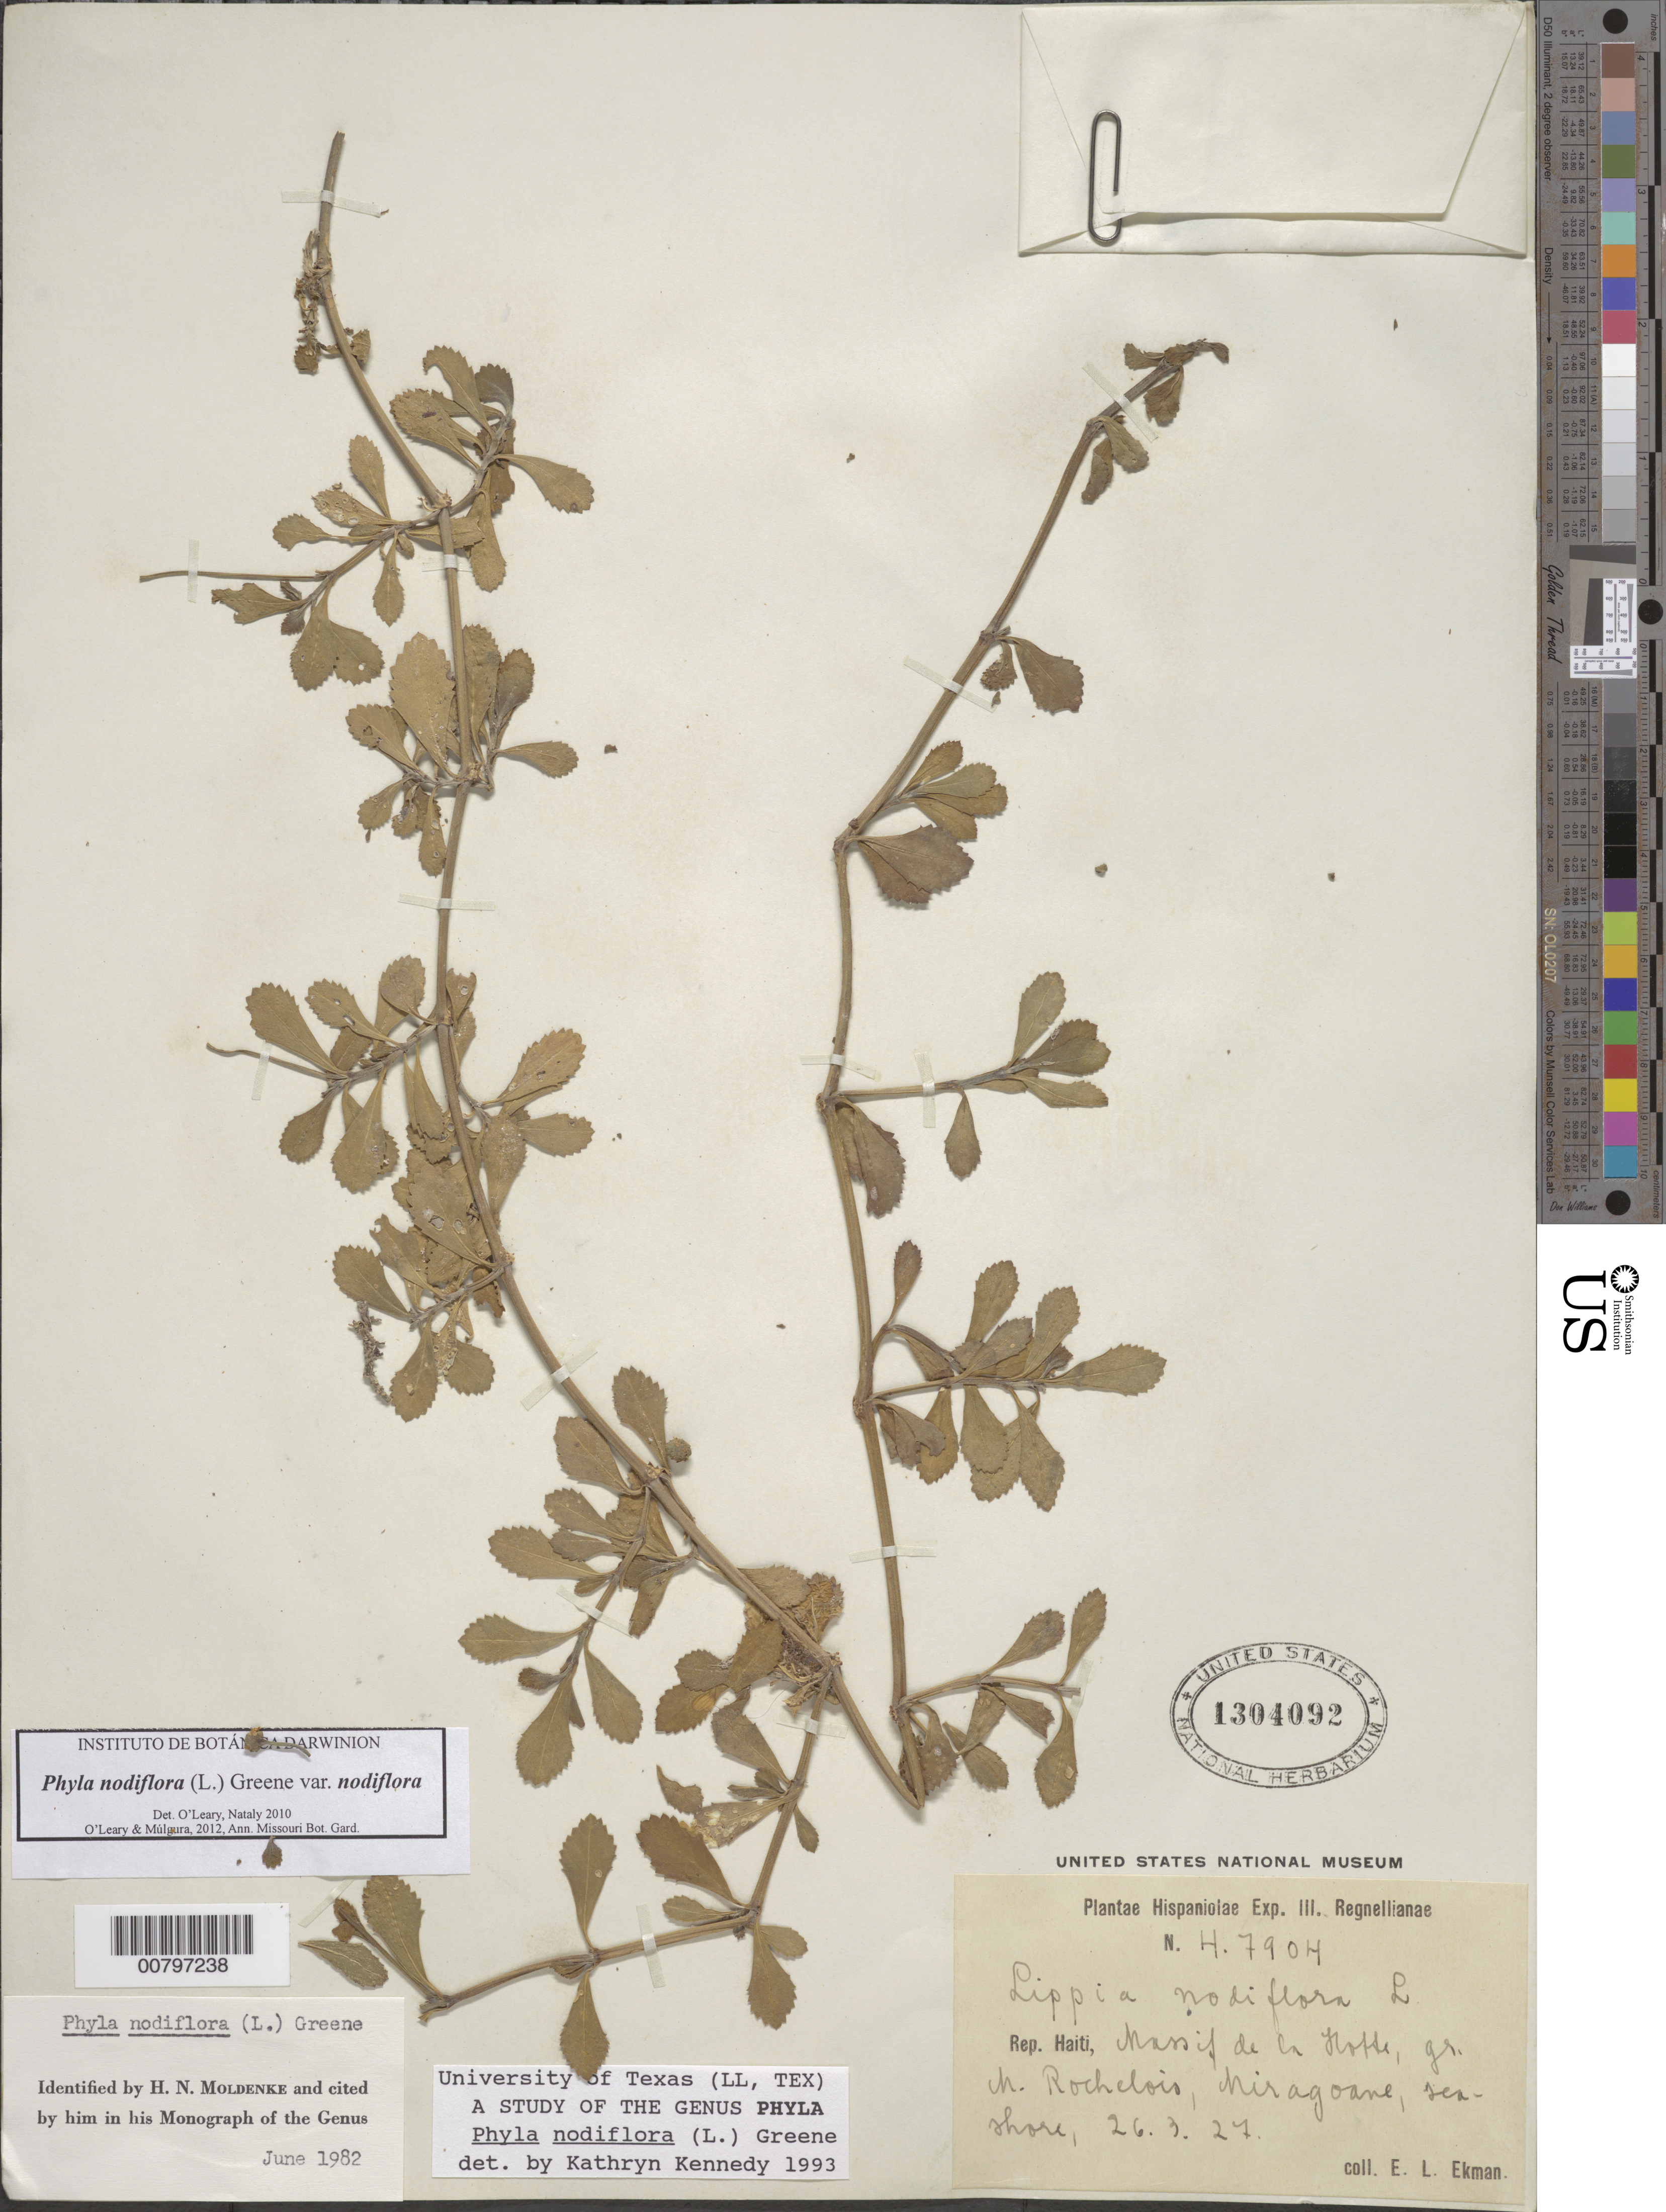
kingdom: Plantae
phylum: Tracheophyta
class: Magnoliopsida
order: Lamiales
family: Verbenaceae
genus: Phyla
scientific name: Phyla nodiflora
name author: (L.) Greene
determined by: Kennedy, K.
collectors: E. L. Ekman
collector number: H 7904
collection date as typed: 26 Mar 1927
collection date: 1927-03-26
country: Haiti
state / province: Grand'Anse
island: Hispaniola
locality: Massif de la Hotte, Miragoane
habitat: Seashore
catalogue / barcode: US 1304092